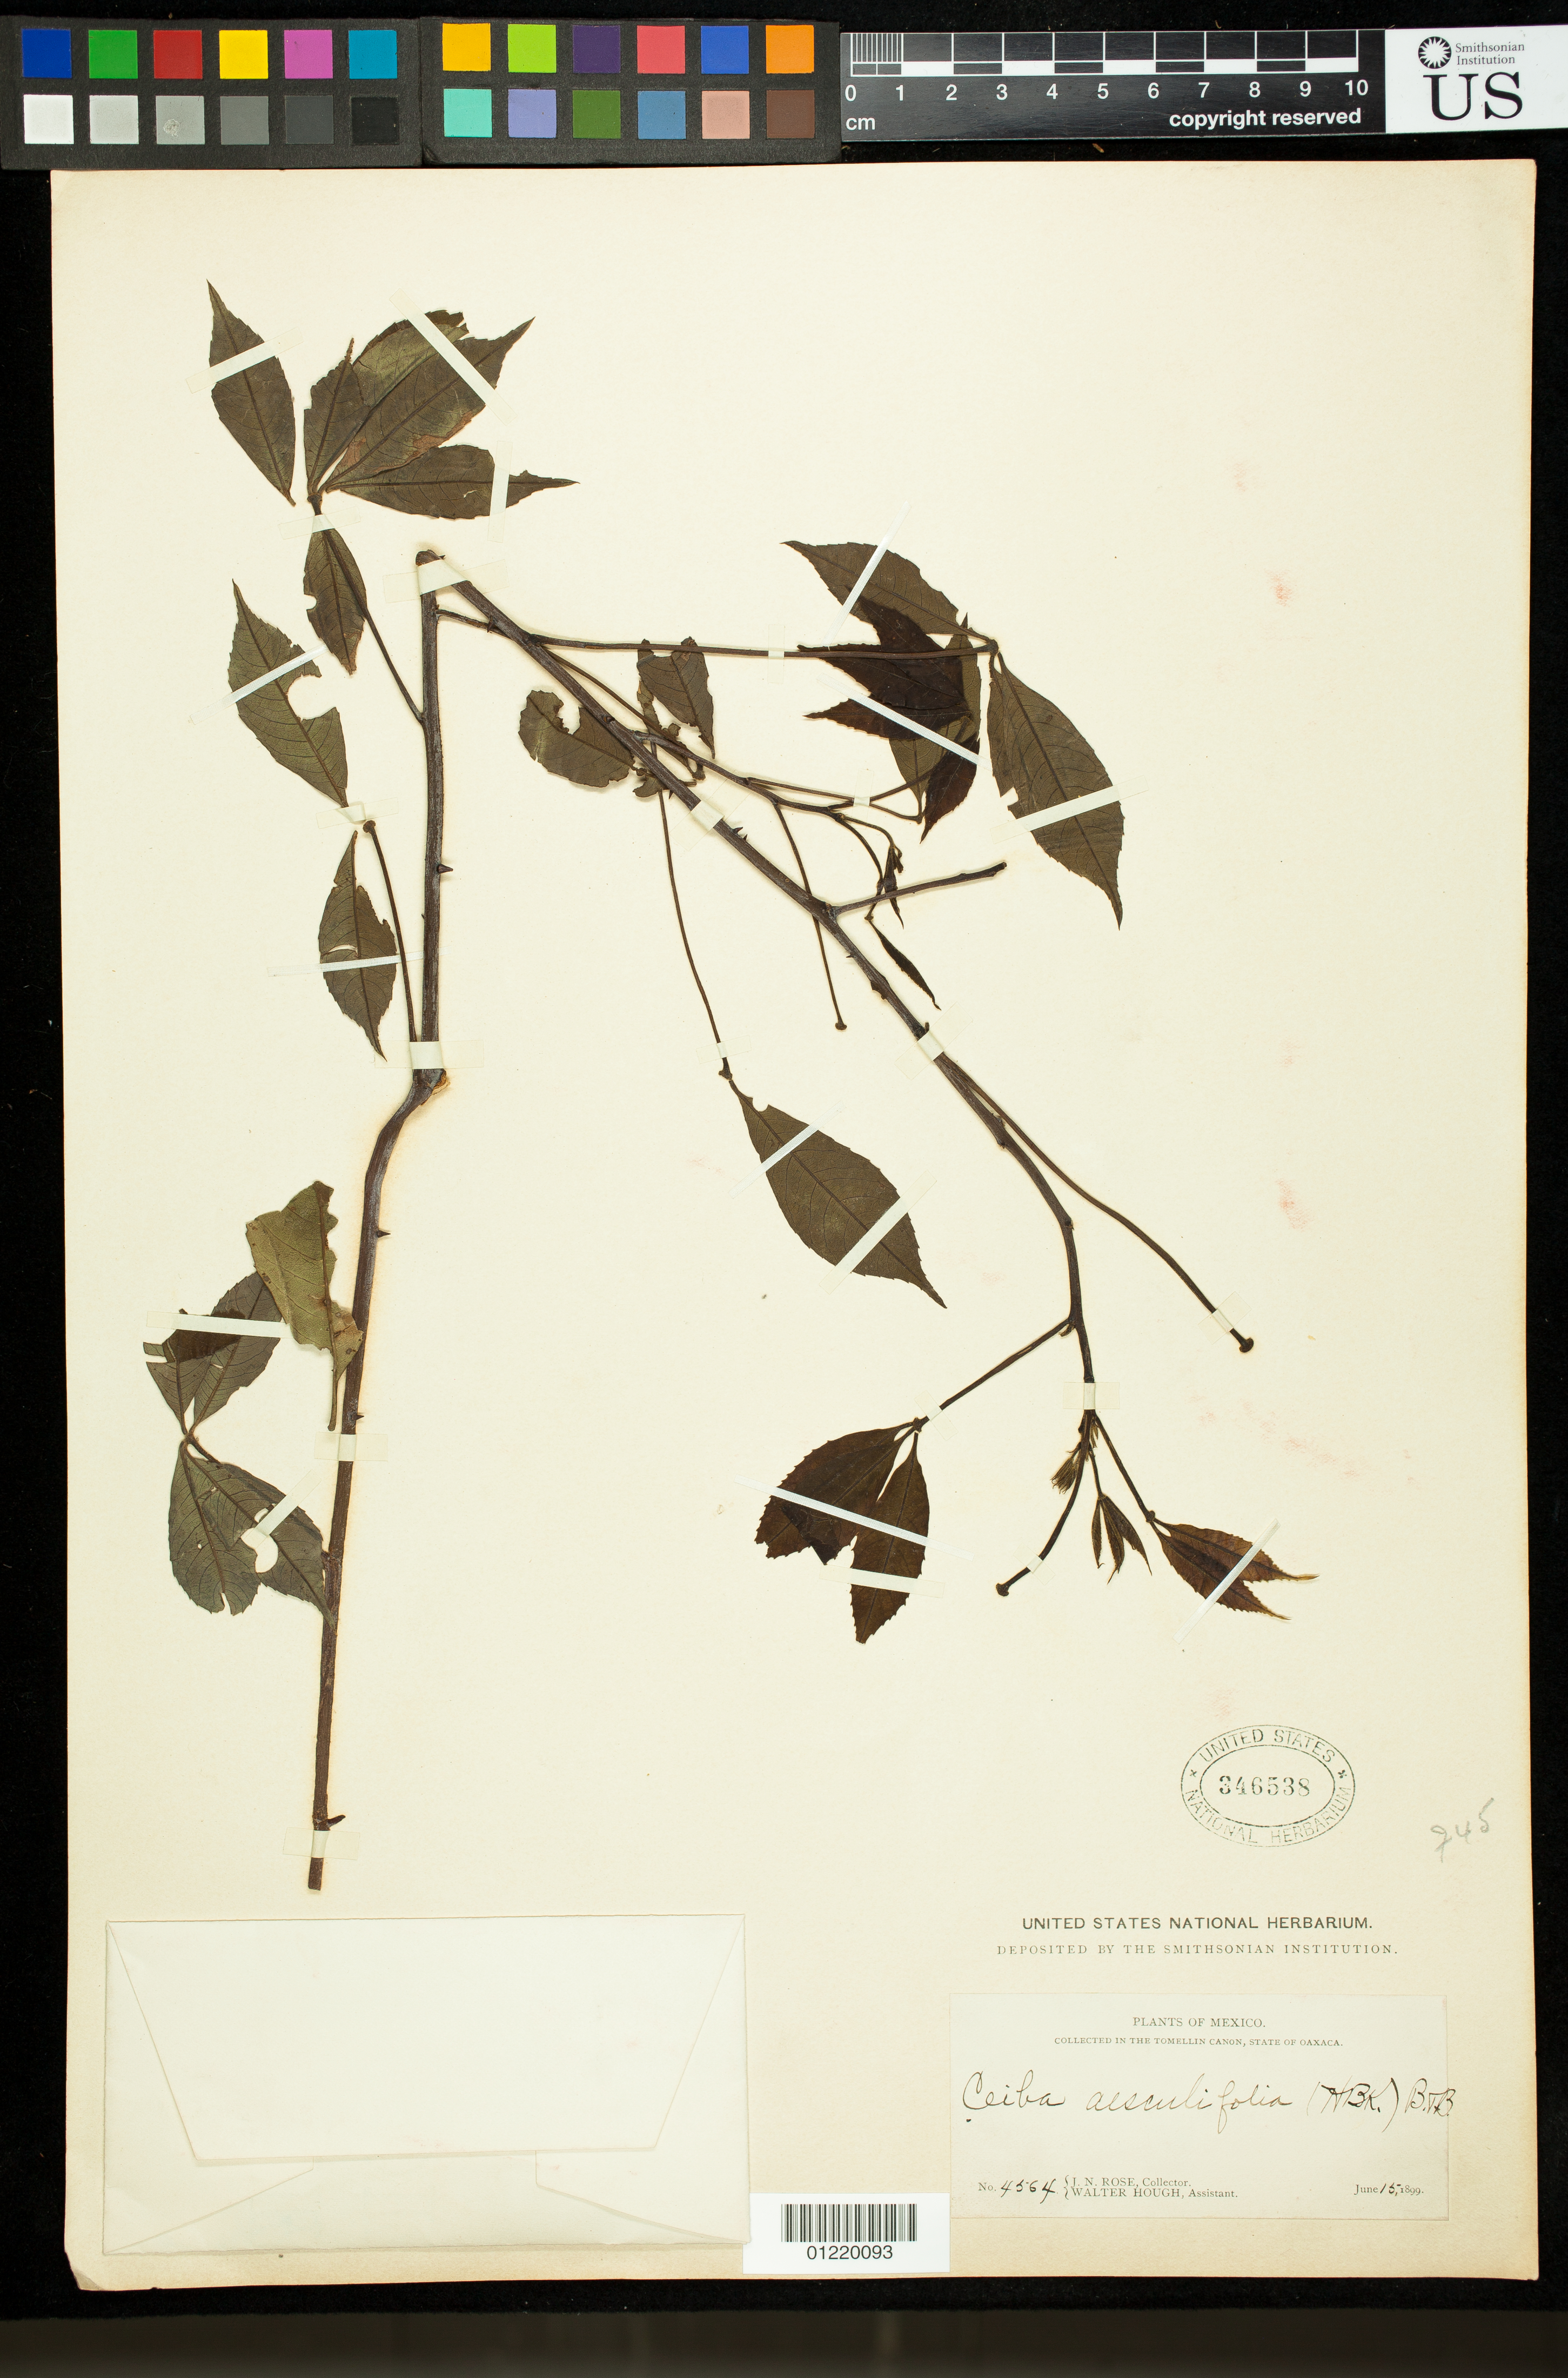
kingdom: Plantae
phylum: Tracheophyta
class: Magnoliopsida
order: Malvales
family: Malvaceae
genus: Ceiba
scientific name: Ceiba aesculifolia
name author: (Kunth) Britten & Baker f.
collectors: J. N. Rose & W. Hough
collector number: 4564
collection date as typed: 1899-06-15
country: Mexico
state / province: Oaxaca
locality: Tomellin Canon, State of Oaxaca.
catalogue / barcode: US 346538